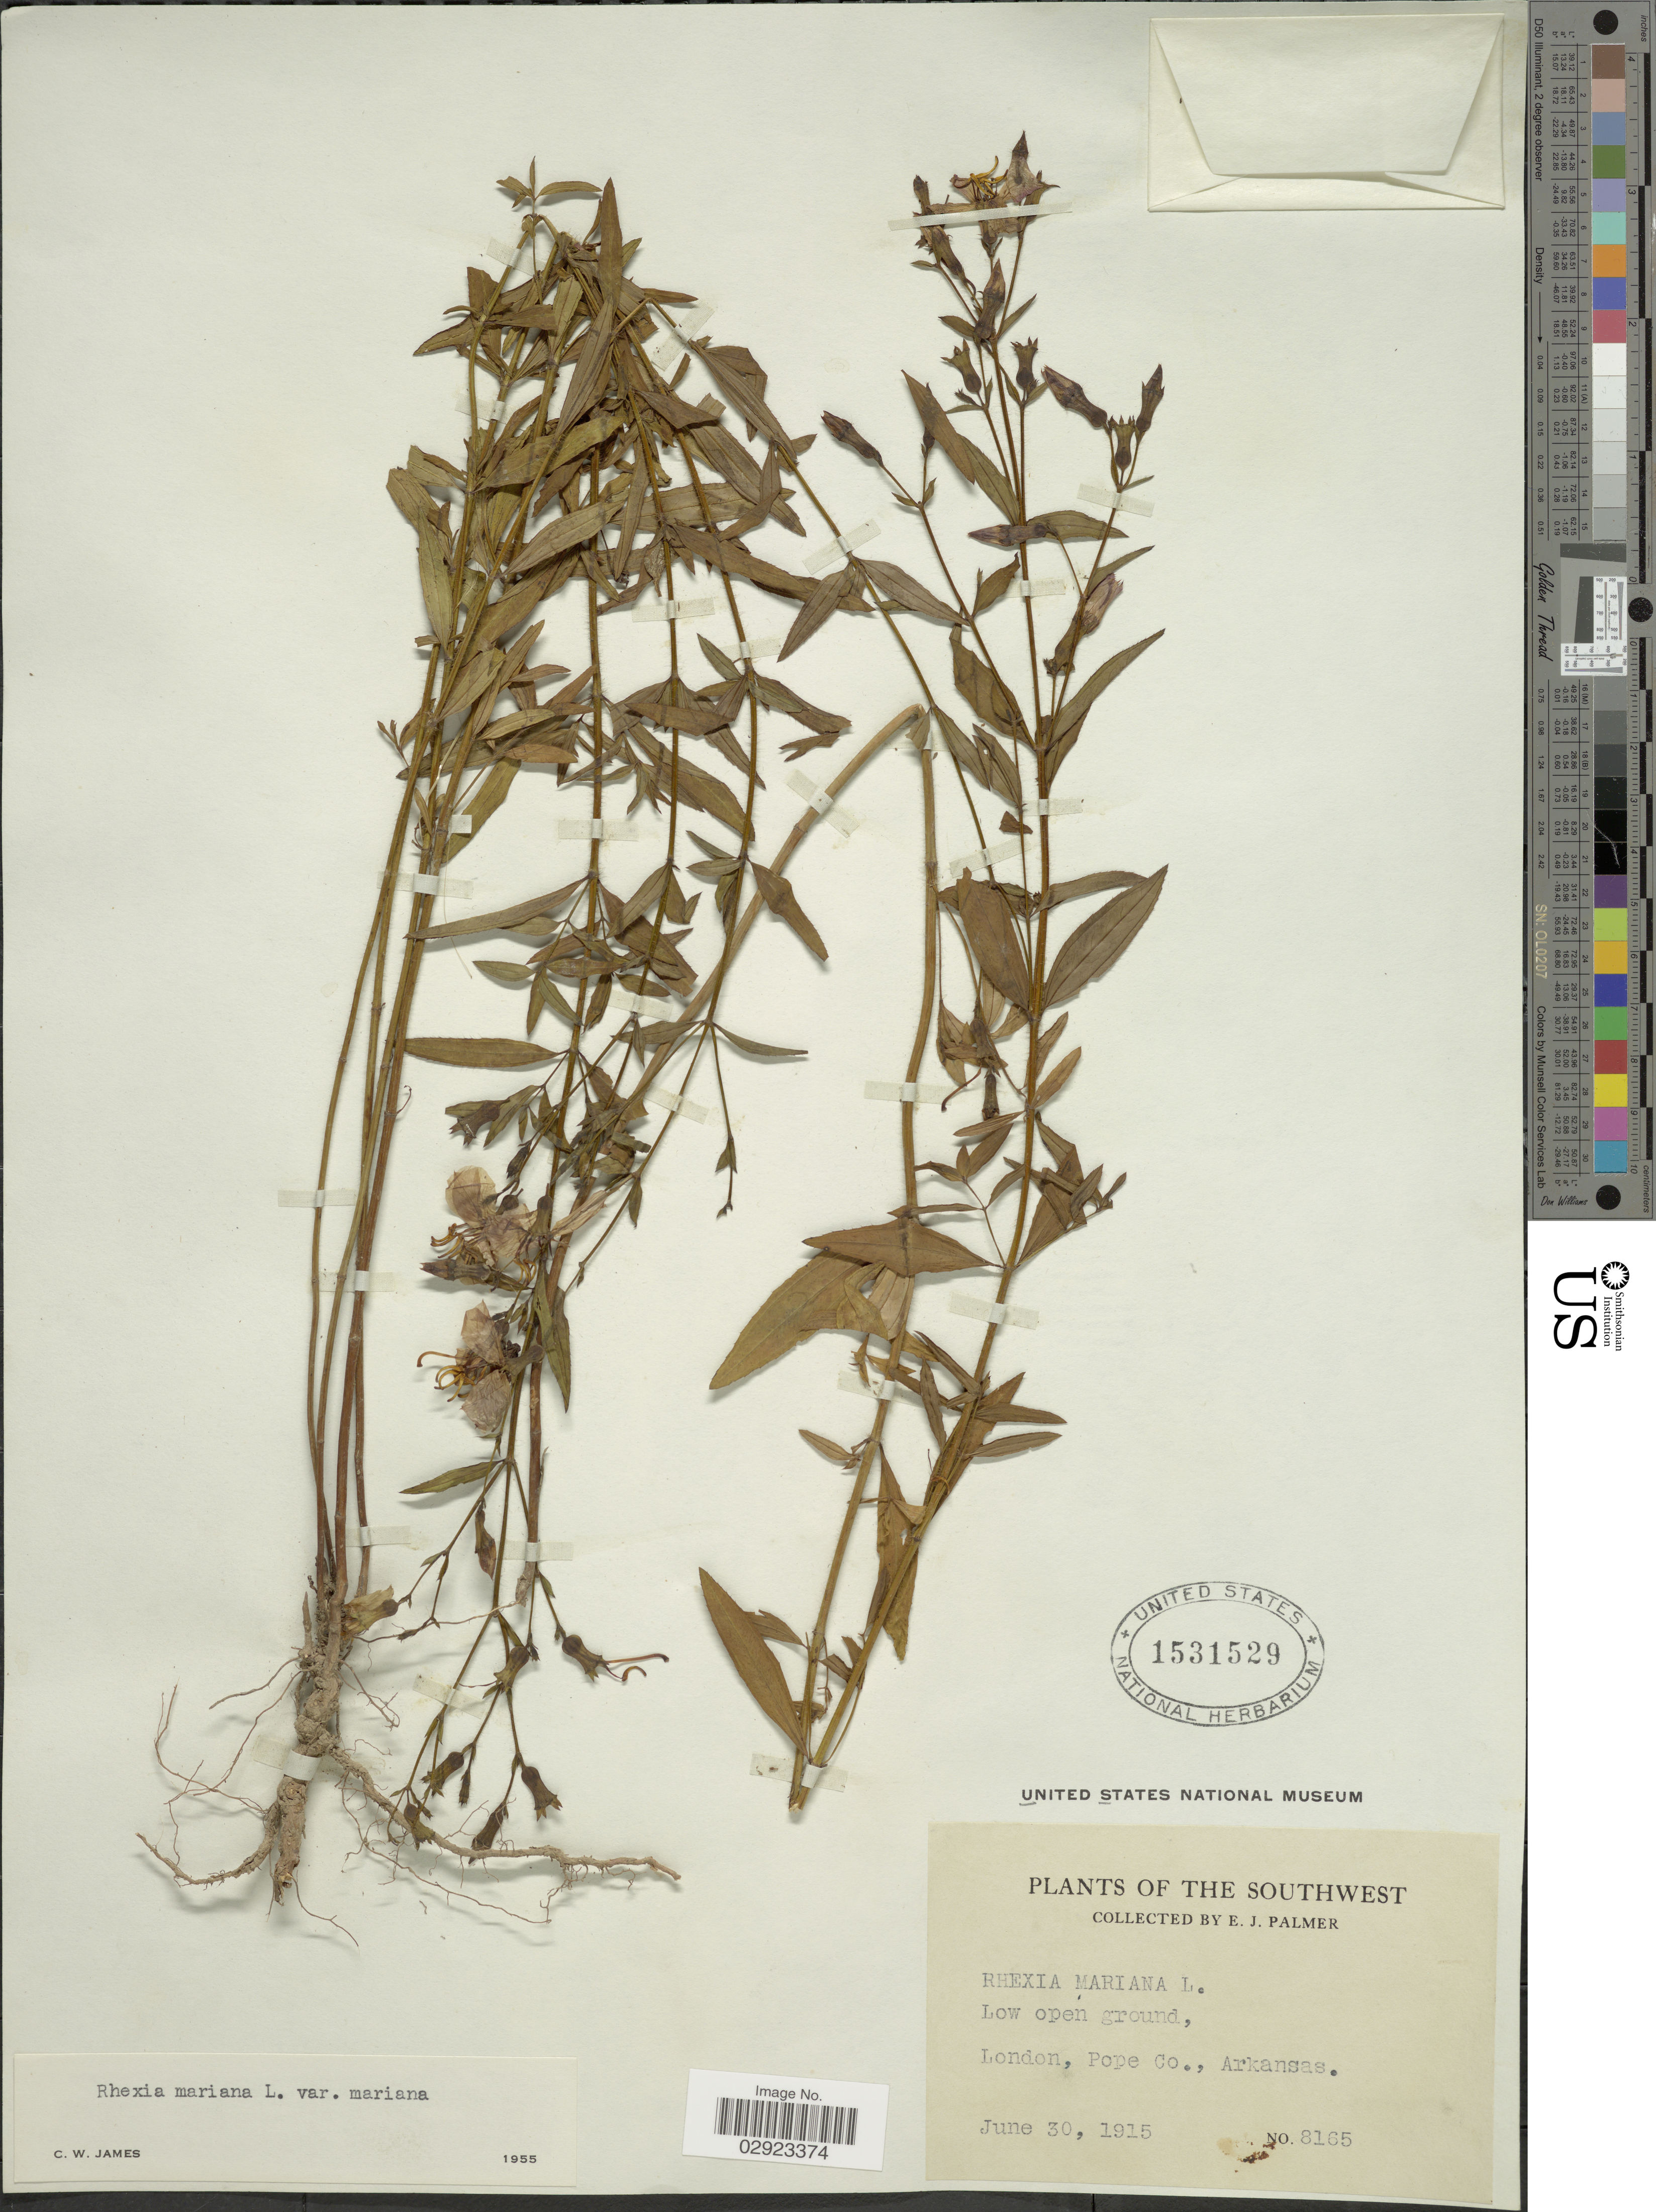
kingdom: Plantae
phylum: Tracheophyta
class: Magnoliopsida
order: Myrtales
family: Melastomataceae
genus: Rhexia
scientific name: Rhexia mariana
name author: L.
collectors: E. J. Palmer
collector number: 8165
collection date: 1915-06-30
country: United States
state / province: Arkansas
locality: The Southwest, London, Pope Co.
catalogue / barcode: US 1531529